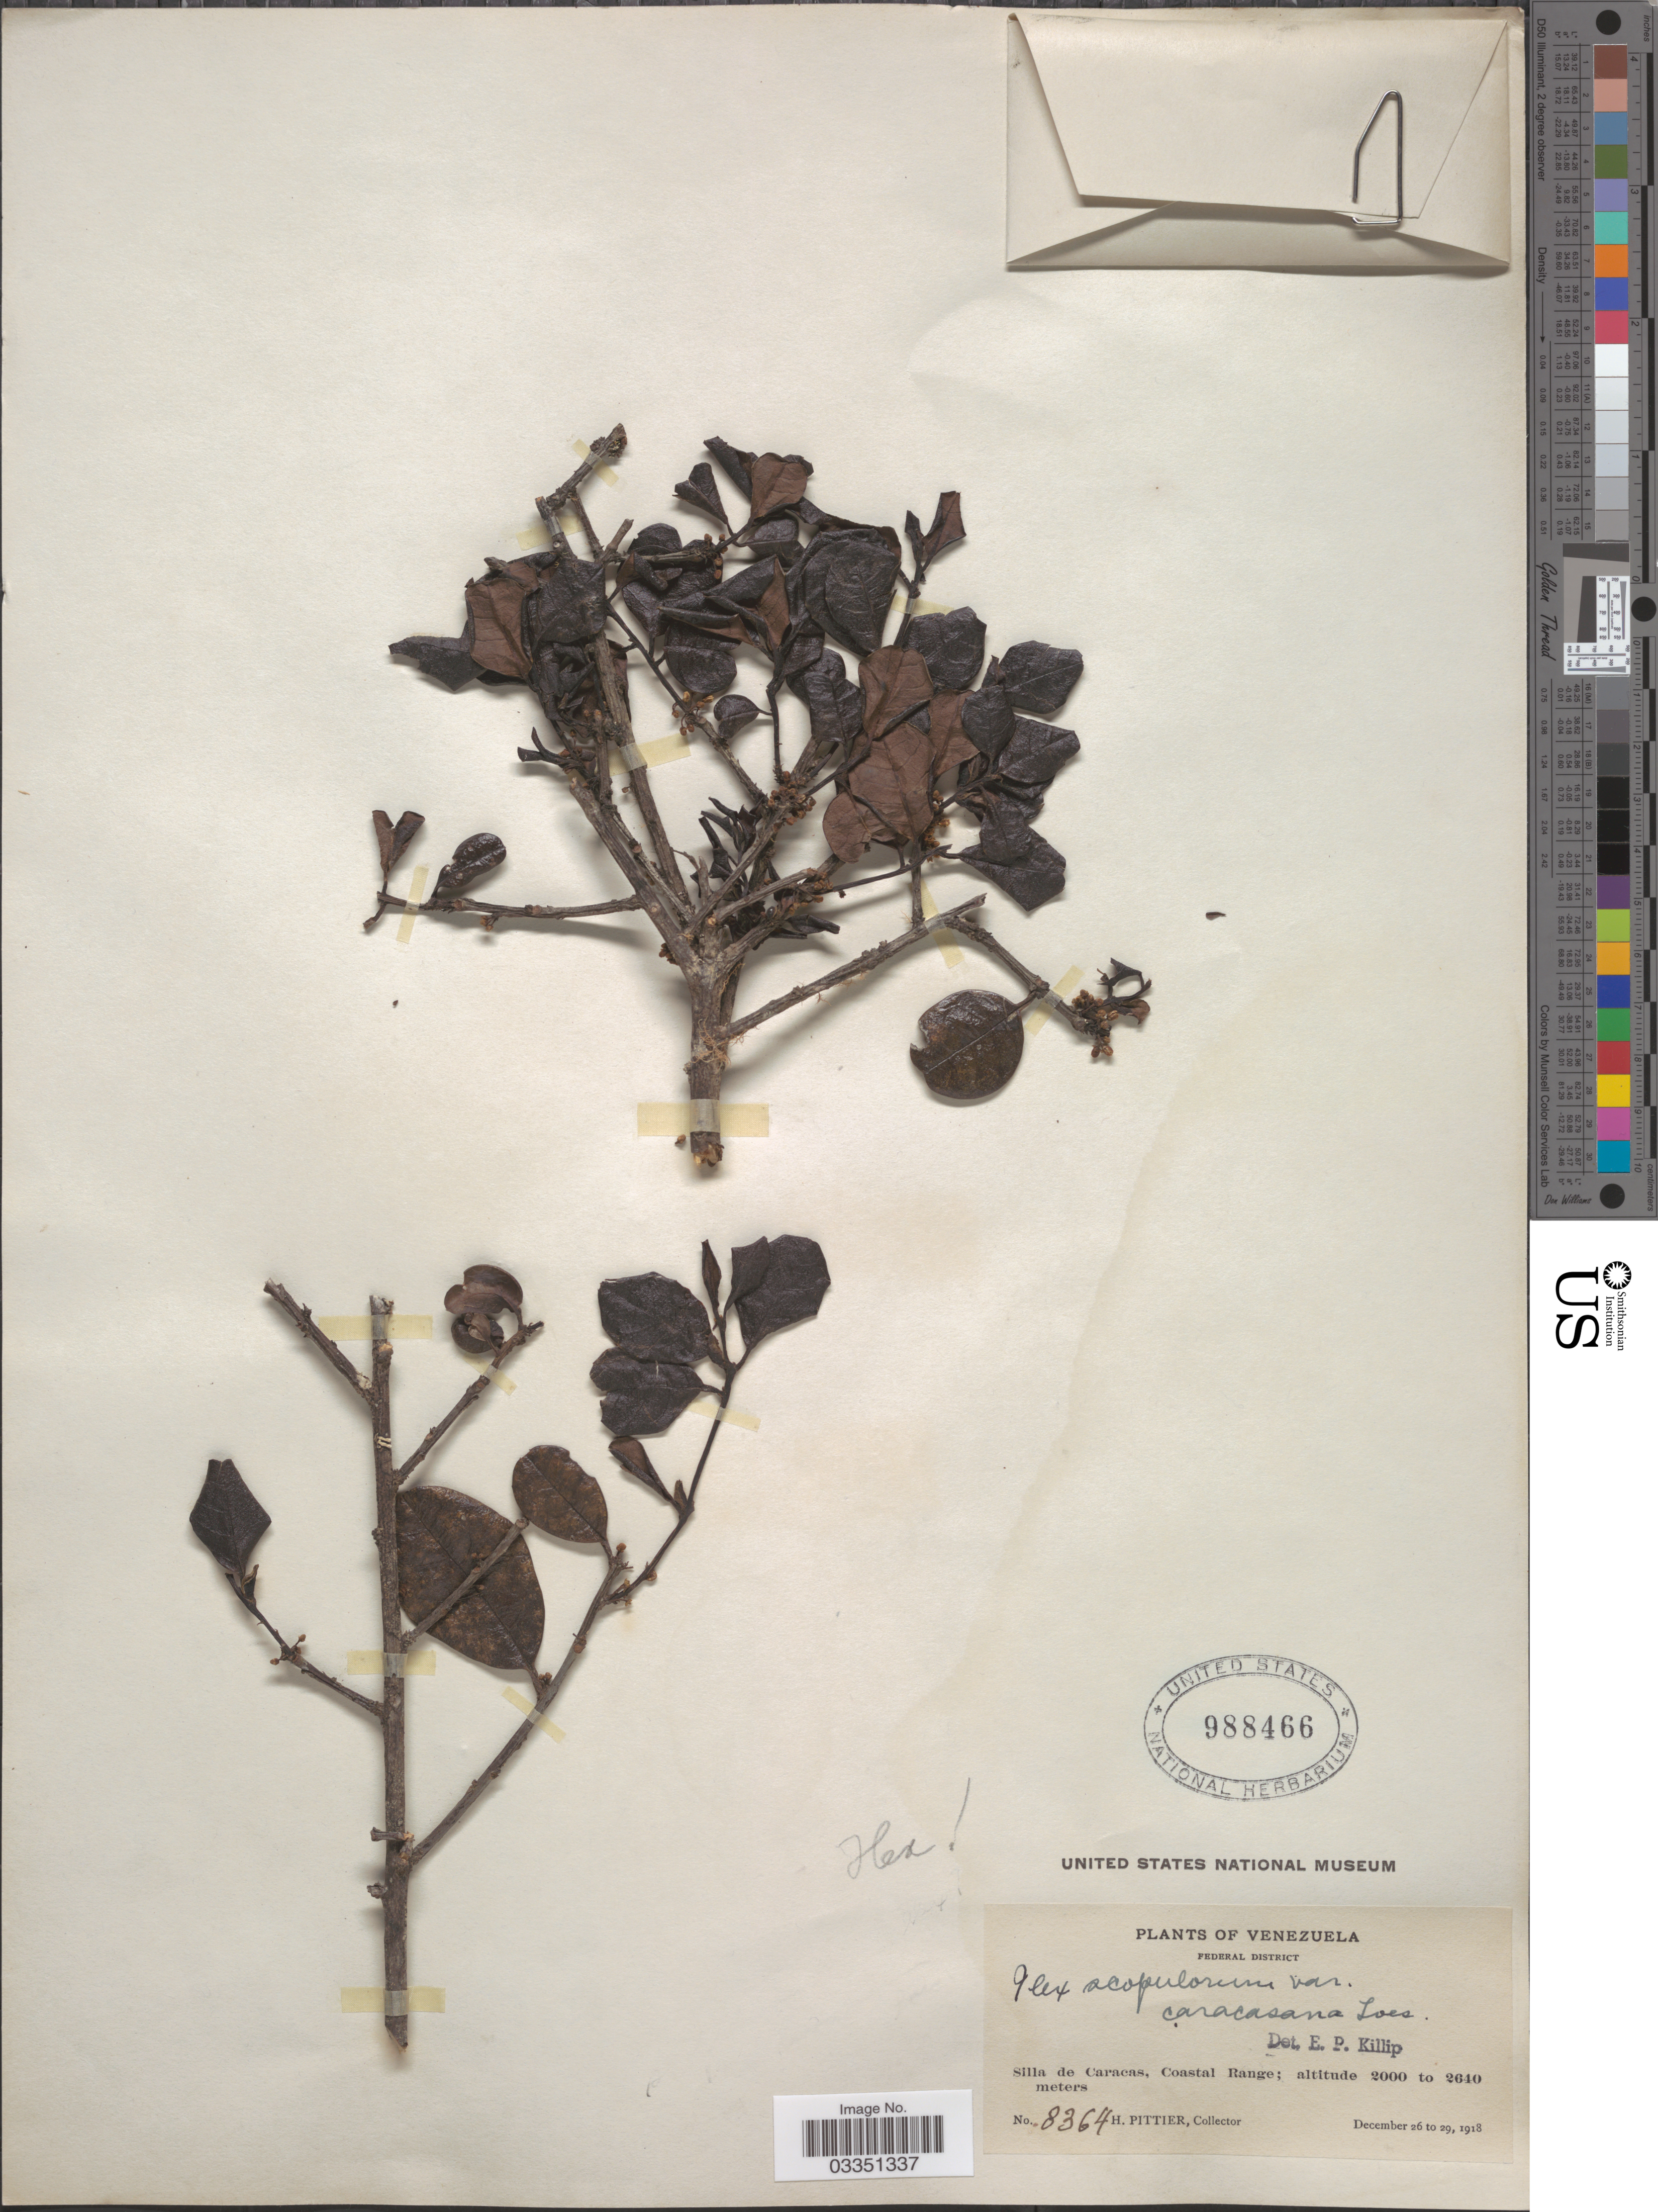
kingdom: Plantae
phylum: Tracheophyta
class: Magnoliopsida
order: Aquifoliales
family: Aquifoliaceae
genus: Ilex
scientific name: Ilex scopulorum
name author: Kunth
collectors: H. F. Pittier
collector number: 8364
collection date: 1918-12-26/1918-12-29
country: Venezuela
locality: Federal District. Silla de Caracas, Coastal Range.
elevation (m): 2000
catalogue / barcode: US 988466